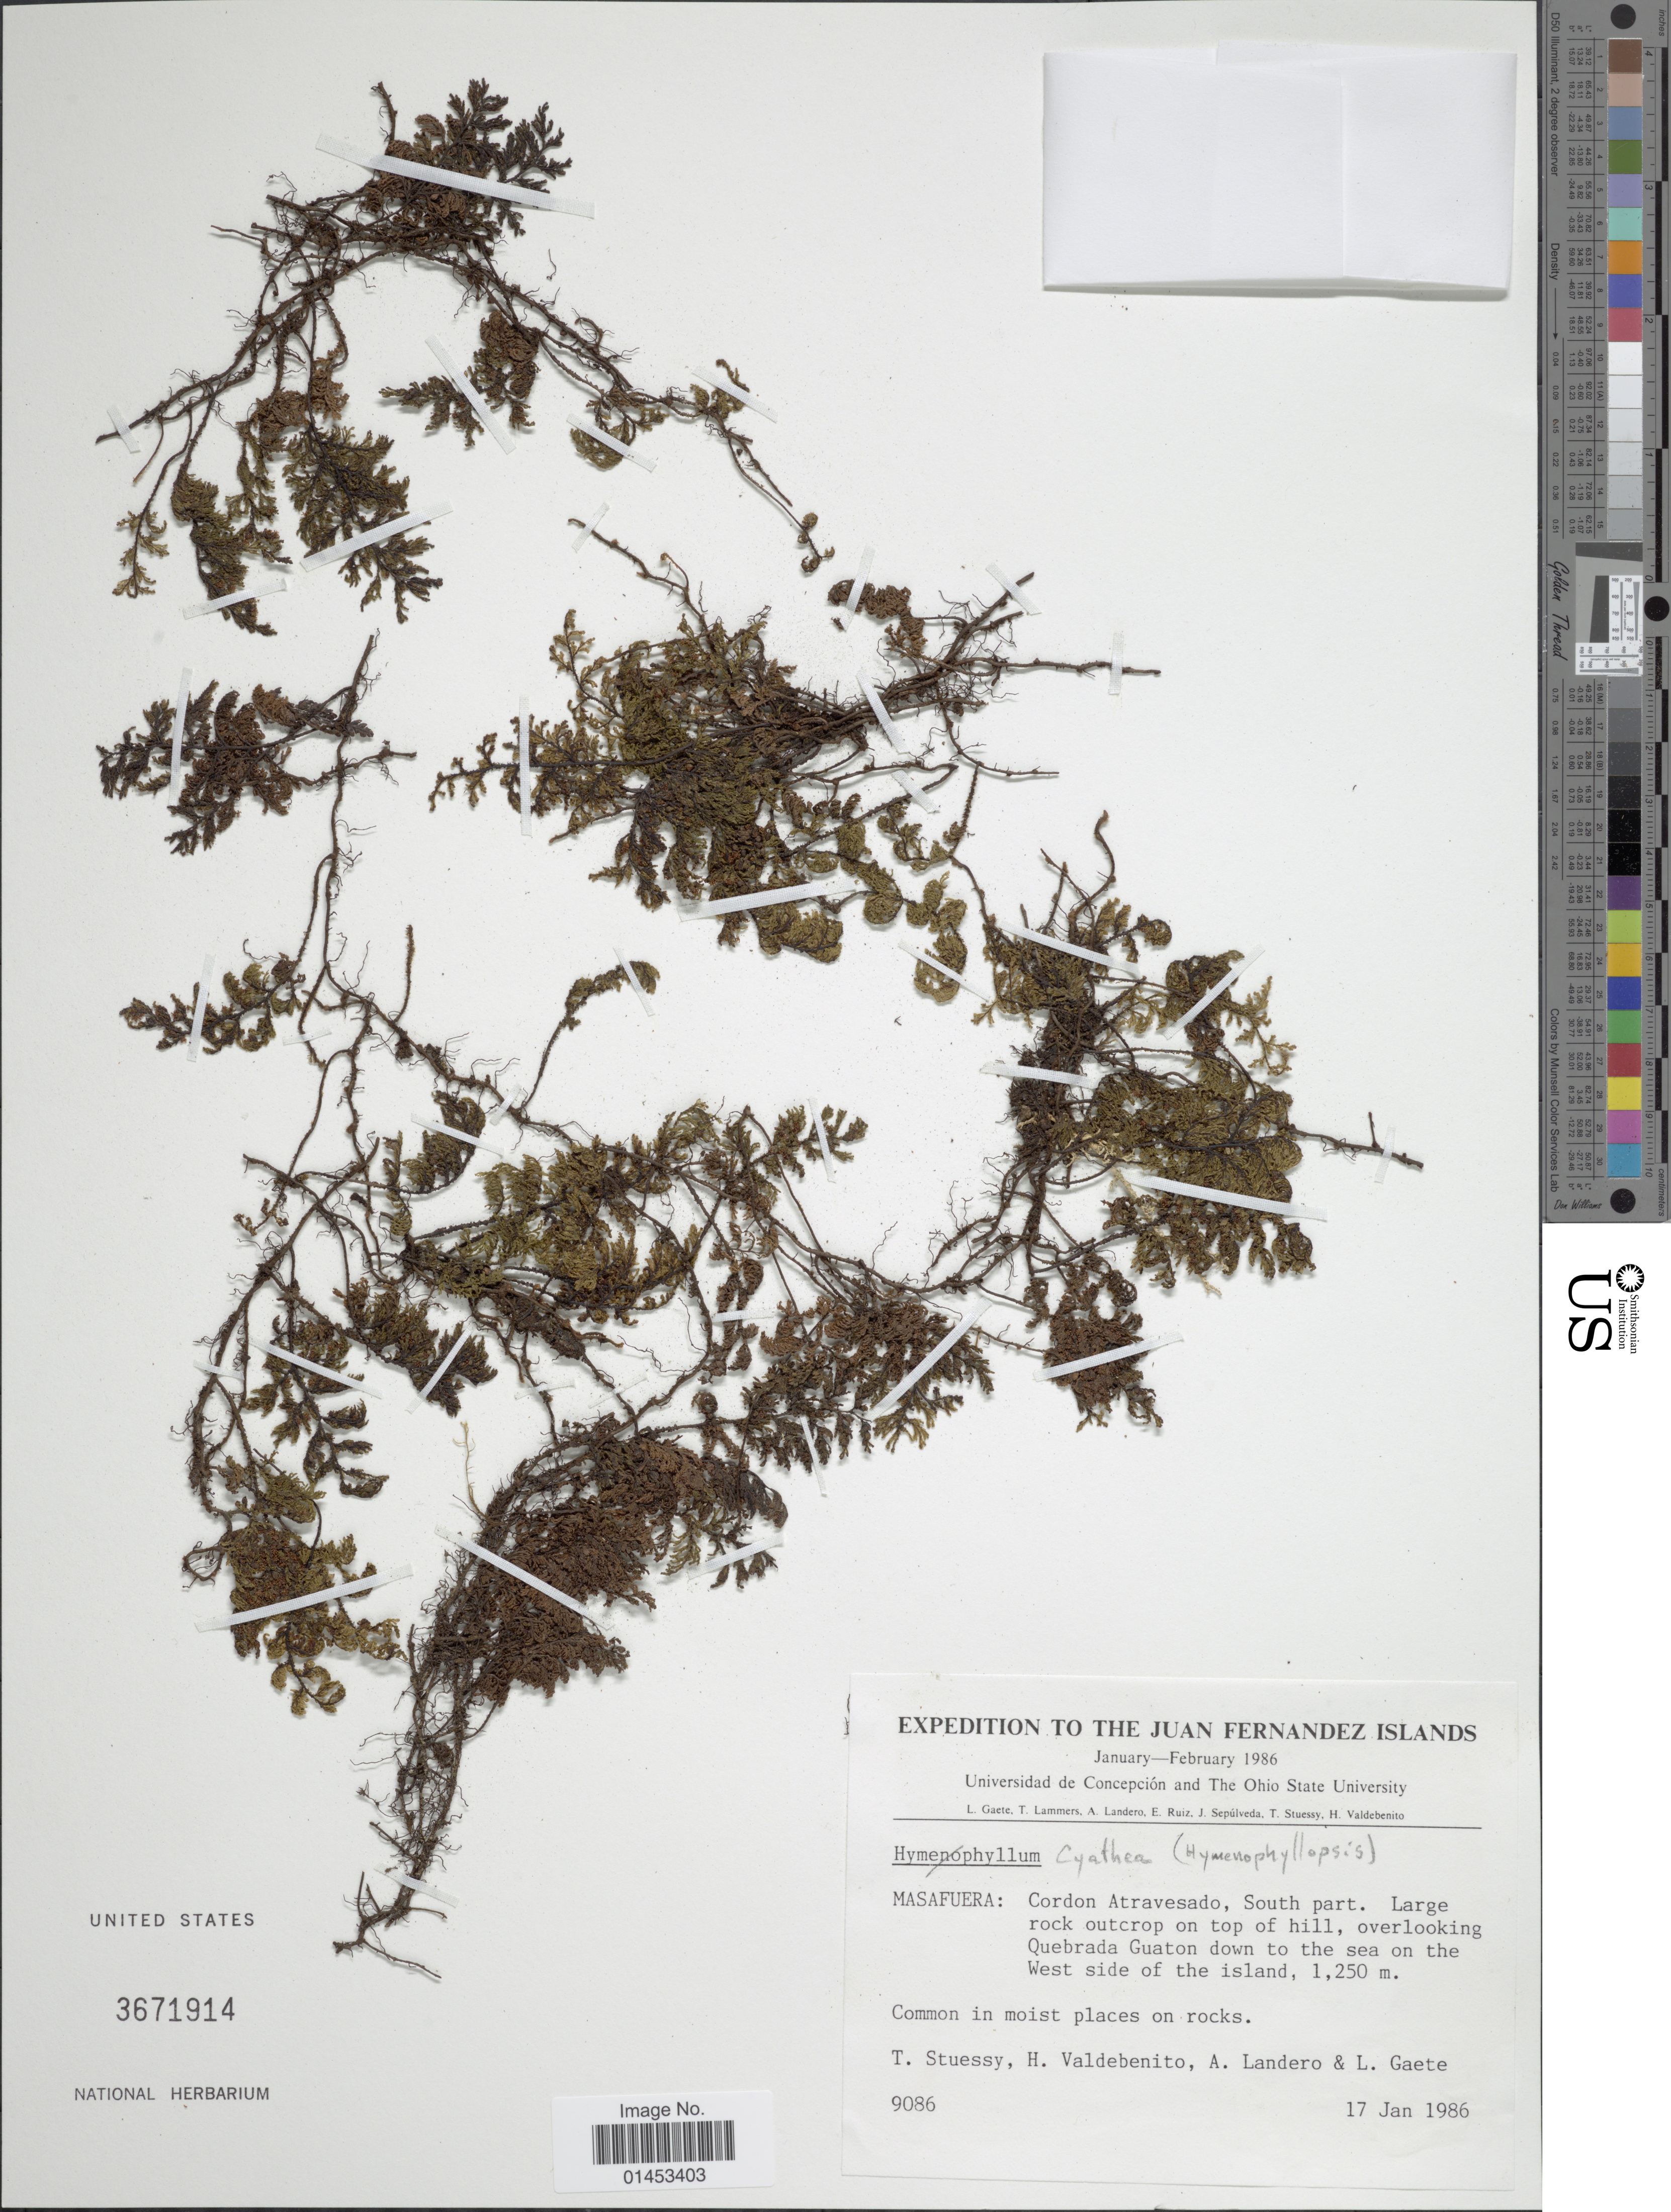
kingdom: Plantae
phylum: Tracheophyta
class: Polypodiopsida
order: Cyatheales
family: Cyatheaceae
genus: Cyathea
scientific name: Cyathea sp.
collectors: T. Stuessy, H. Valdebenito, A. Landero & L. Gaete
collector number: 9086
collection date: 1986-01-17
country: Chile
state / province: Valparaíso (V)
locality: Juan Fernandez Islands, Masafuera: Cordon Atravesado, South part. Large rock outcrop on top of hill, overlooking Quebrada Guaton down to the sea on the West side of the island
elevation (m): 1250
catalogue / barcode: US 3671914